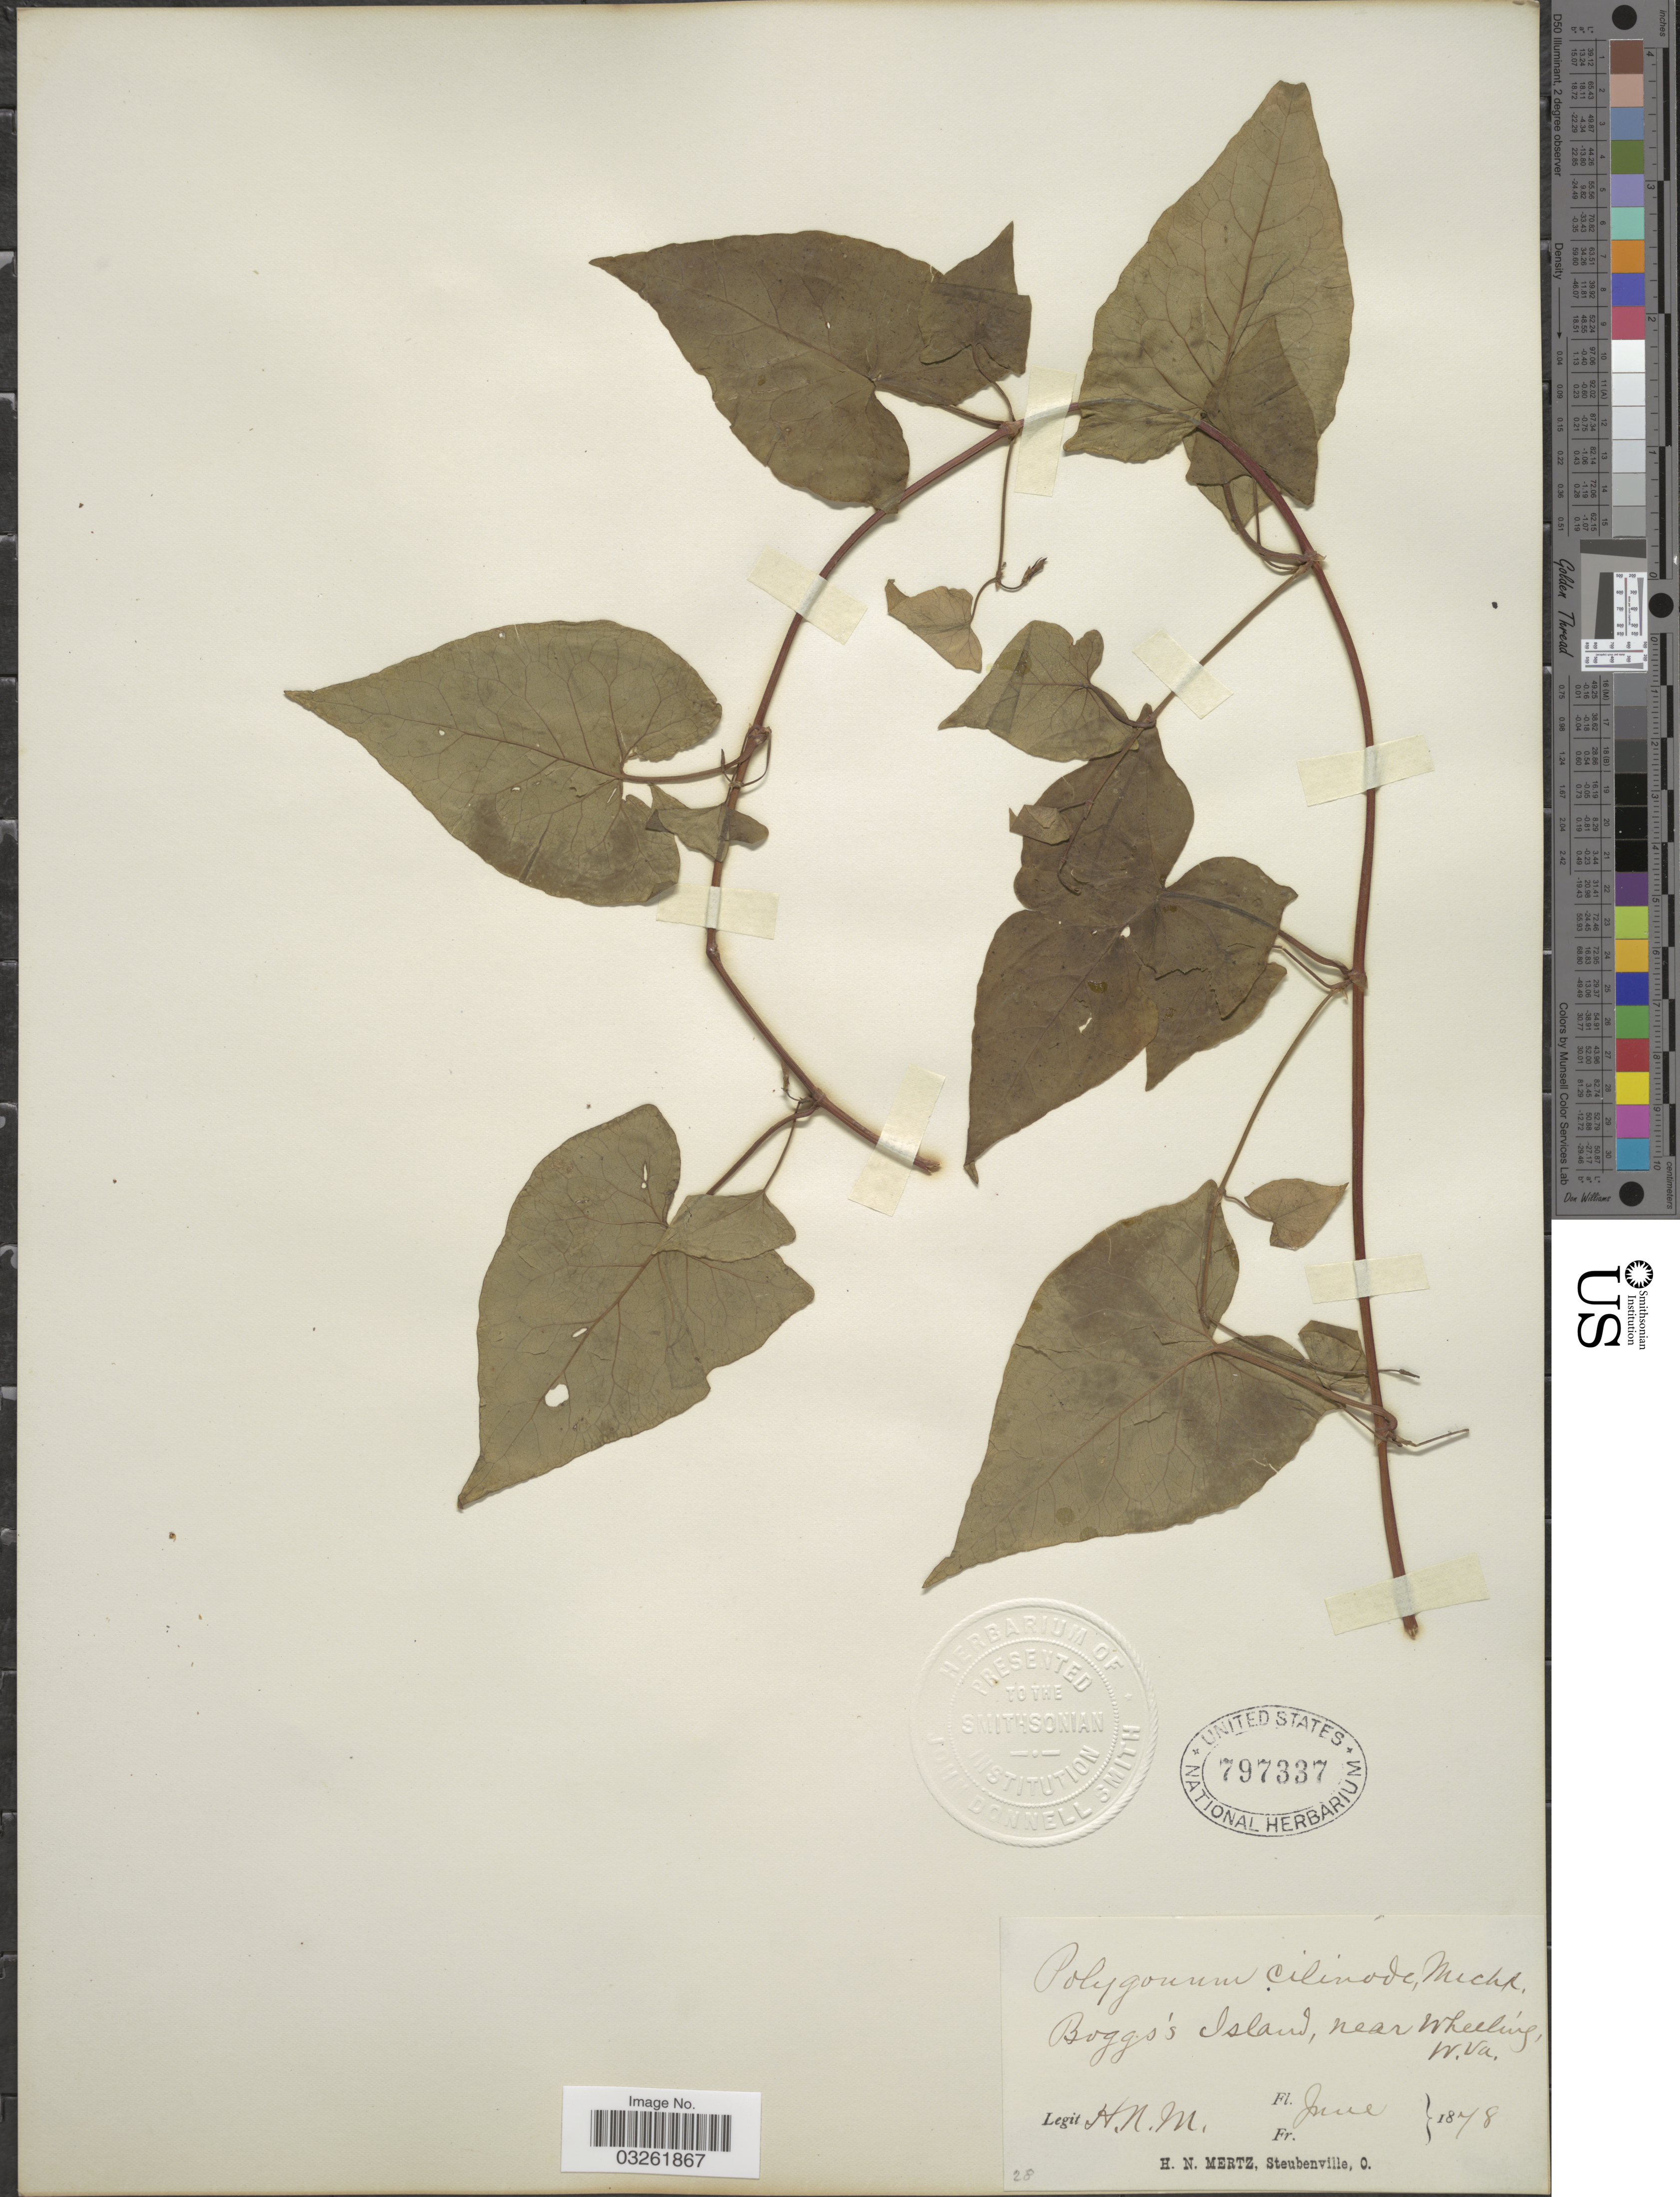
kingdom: Plantae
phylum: Tracheophyta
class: Magnoliopsida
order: Caryophyllales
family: Polygonaceae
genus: Fallopia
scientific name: Fallopia cilinodis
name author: (Michx.) Holub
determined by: Strong, M. T., (US), Smithsonian Institution - National Museum of Natural History (UNITED STATES)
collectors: H. Mertz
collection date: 1878-06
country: United States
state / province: West Virginia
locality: Boggs's Island, near Wheeling, W. Va.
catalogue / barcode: US 797337